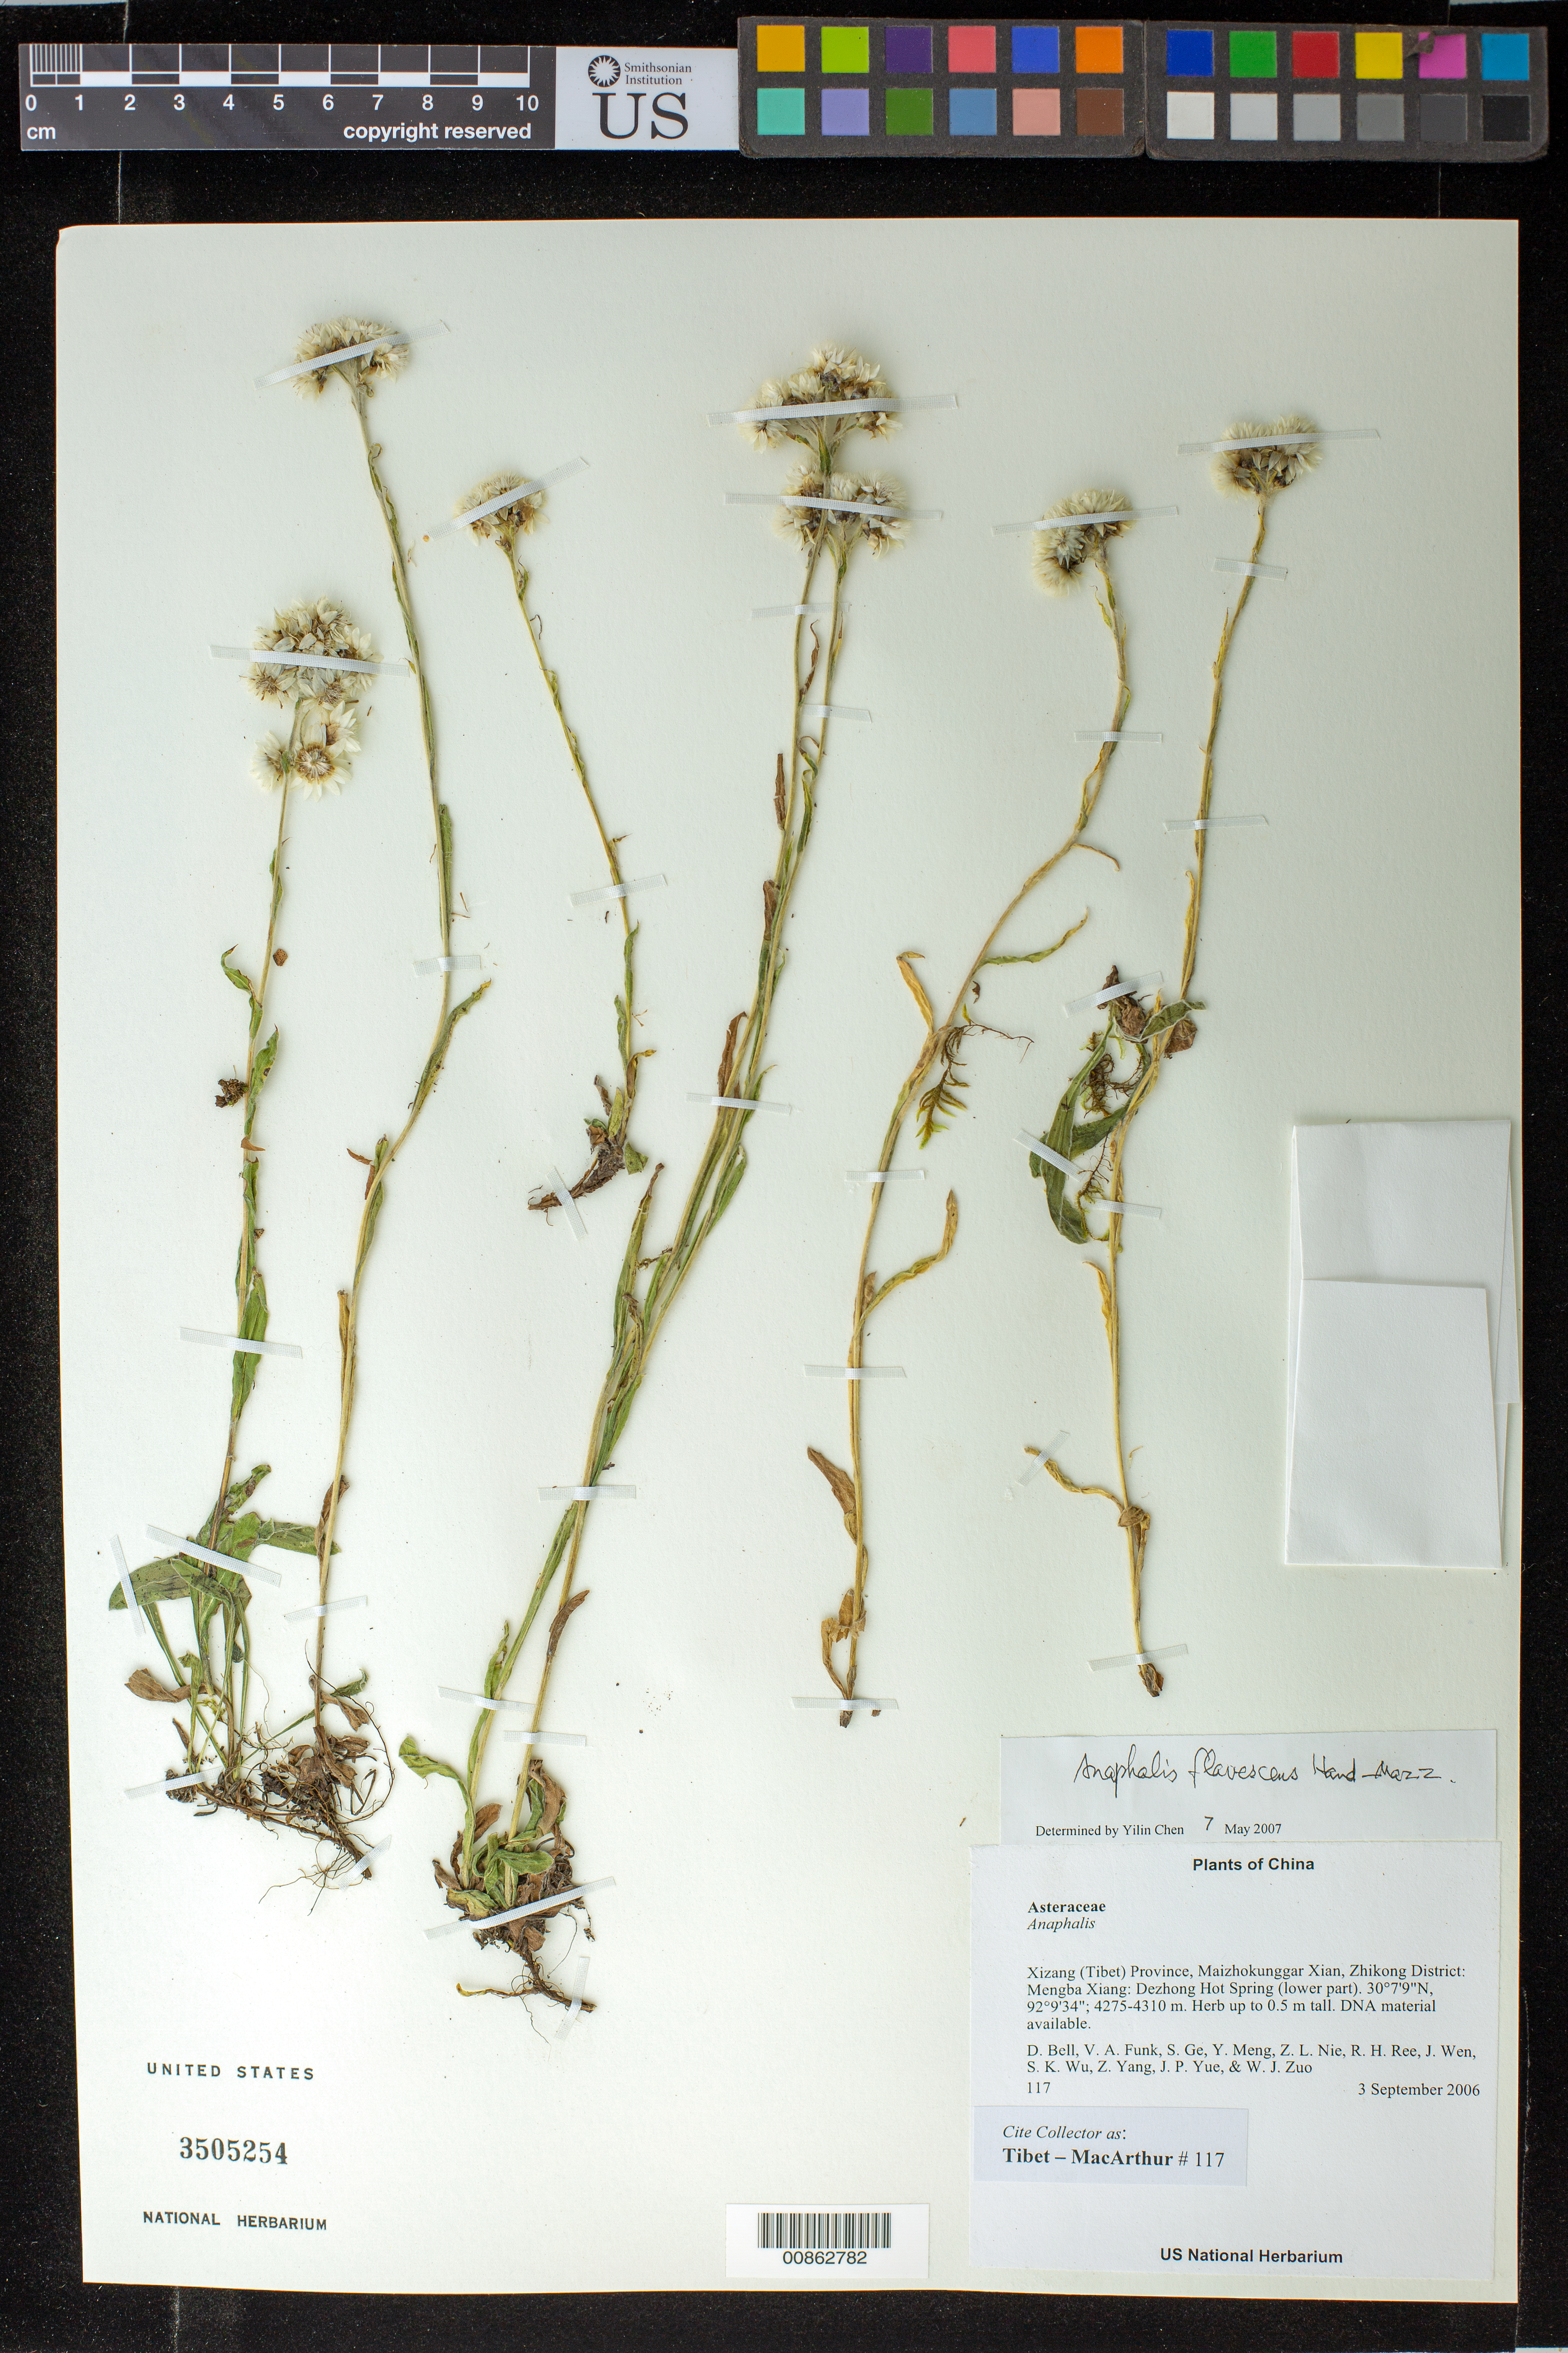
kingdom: Plantae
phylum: Tracheophyta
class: Magnoliopsida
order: Asterales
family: Asteraceae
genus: Anaphalis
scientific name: Anaphalis flavescens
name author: Hand.-Mazz.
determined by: Yilin Chen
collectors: Tibet-MacArthur, D. A. Bell, V. Funk, S. Ge, Y. Meng, Z. Nie, R. Ree, J. Wen, S. K. Wu, Z. Yang, J. Yue & W. Zuo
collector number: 117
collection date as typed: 03 Sep 2006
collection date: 2006-09-03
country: China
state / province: Xizang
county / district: Maizhokunggar Xian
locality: Zhikong District: Mengba Xiang:Dezhong Hot Spring (lower part).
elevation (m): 4275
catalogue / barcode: US 3505254